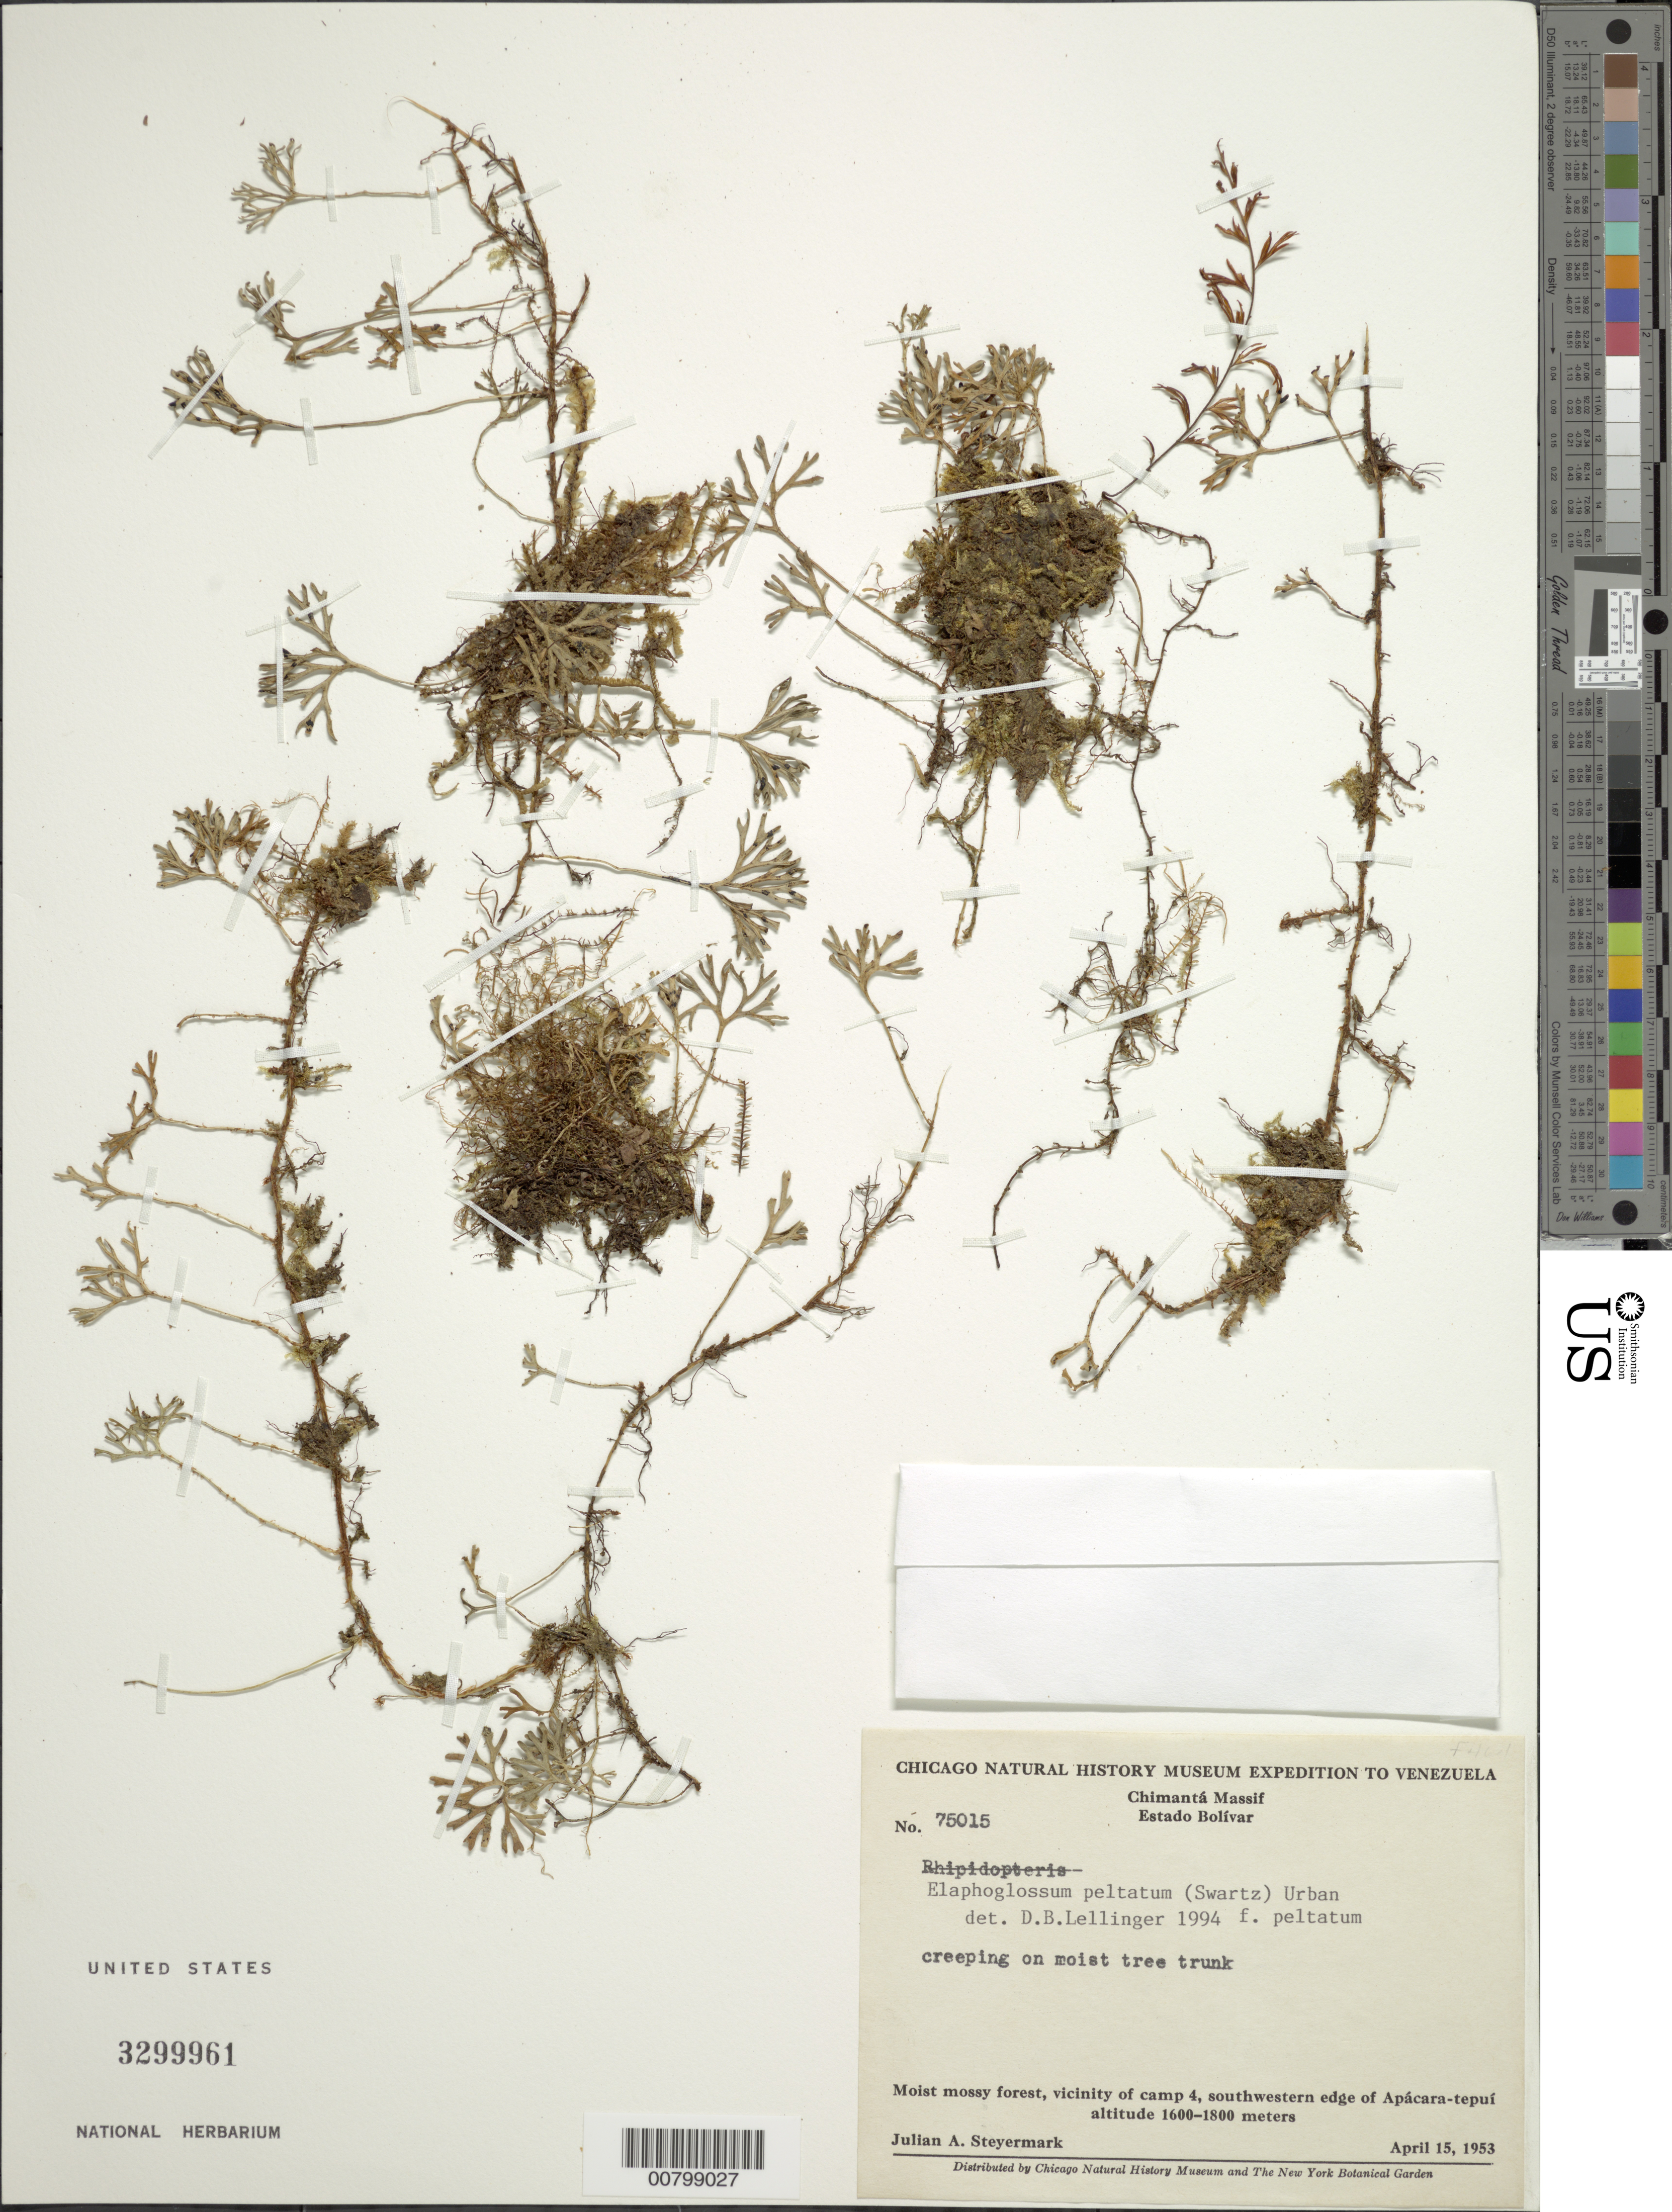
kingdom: Plantae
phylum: Tracheophyta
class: Polypodiopsida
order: Polypodiales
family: Dryopteridaceae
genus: Elaphoglossum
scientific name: Elaphoglossum peltatum f. peltatum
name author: (Sw.) Urb.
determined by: Lellinger, David B., (BOT), Smithsonian Institution - National Museum of Natural History (UNITED STATES)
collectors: J. Steyermark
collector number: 75015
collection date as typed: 15-Apr-53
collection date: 1953-04-15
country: Venezuela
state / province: Bolívar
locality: Chimantá Massif, camp 4, SW edge of Apácara-tepuí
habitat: Moist mossy forest; on moist tree trunk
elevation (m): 1600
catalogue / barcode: US 3299961